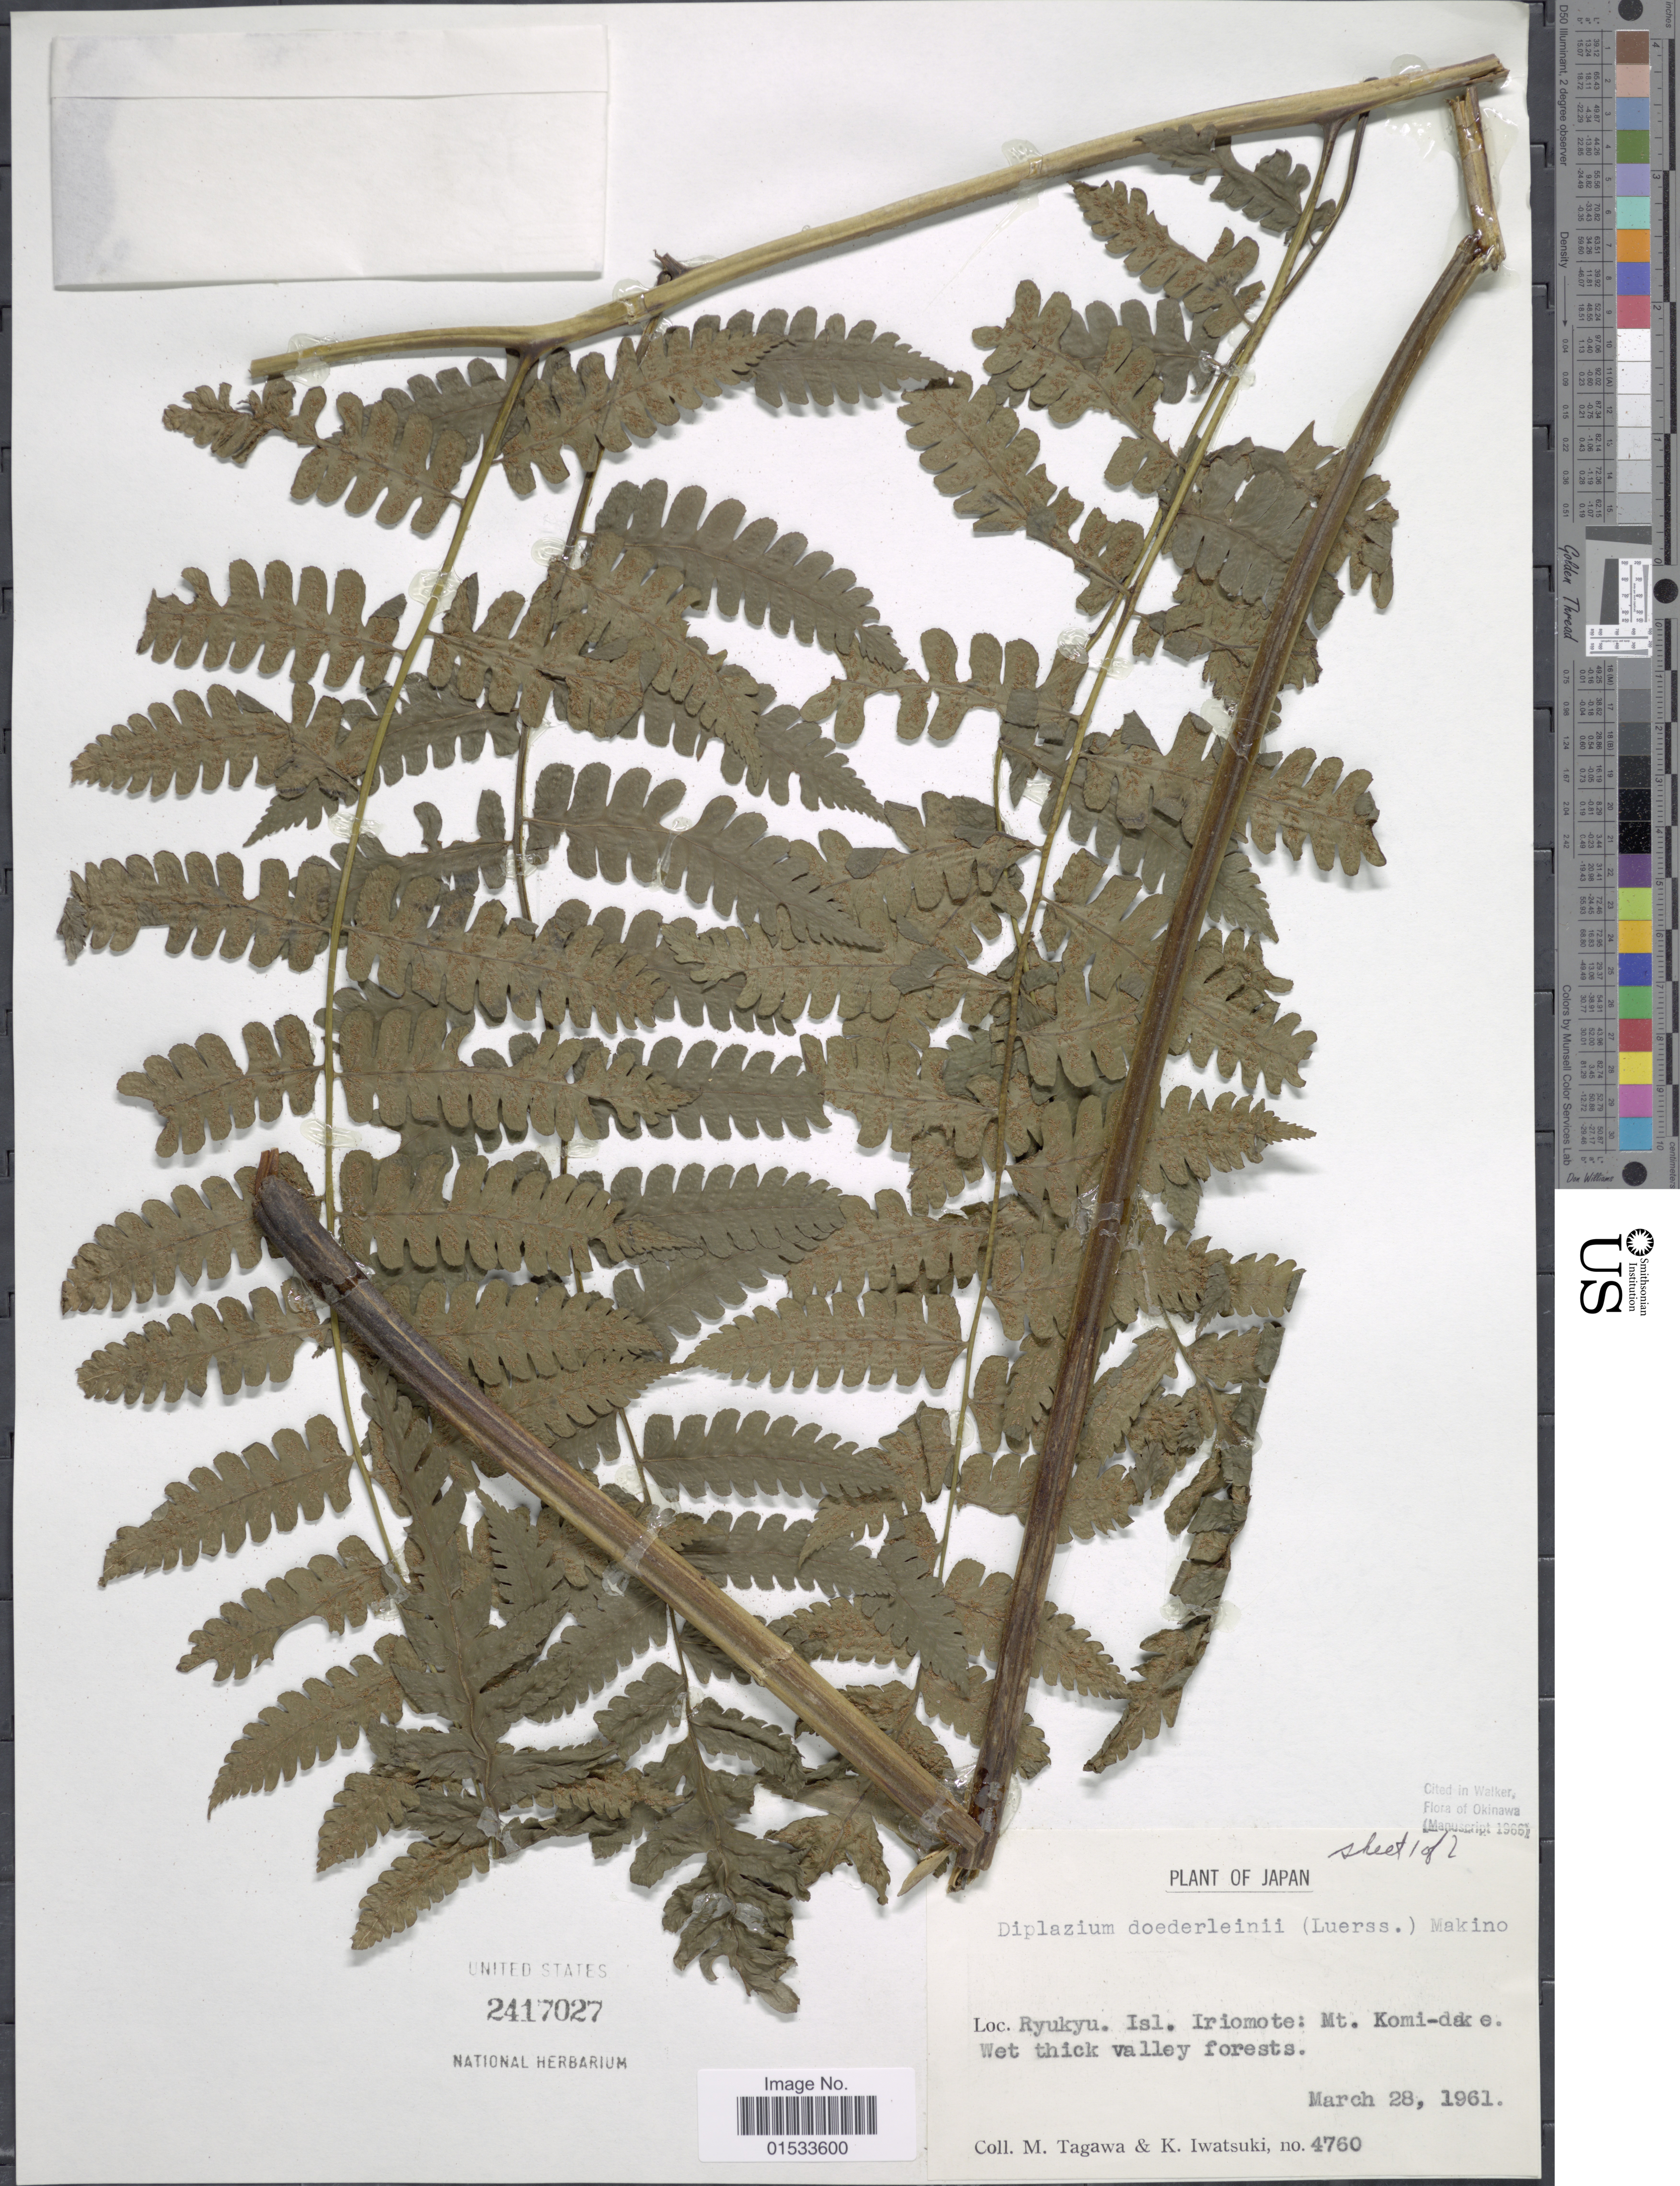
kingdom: Plantae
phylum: Tracheophyta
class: Polypodiopsida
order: Polypodiales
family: Athyriaceae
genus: Diplazium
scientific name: Diplazium doederleinii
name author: (Luerss.) Makino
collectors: M. Tagawa & K. Iwatsuki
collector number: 4760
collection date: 1961-03-28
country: Japan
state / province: Okinawa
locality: Rykyu, Isl. Iriomote: Mt. Komi- dake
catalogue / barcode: US 2417027